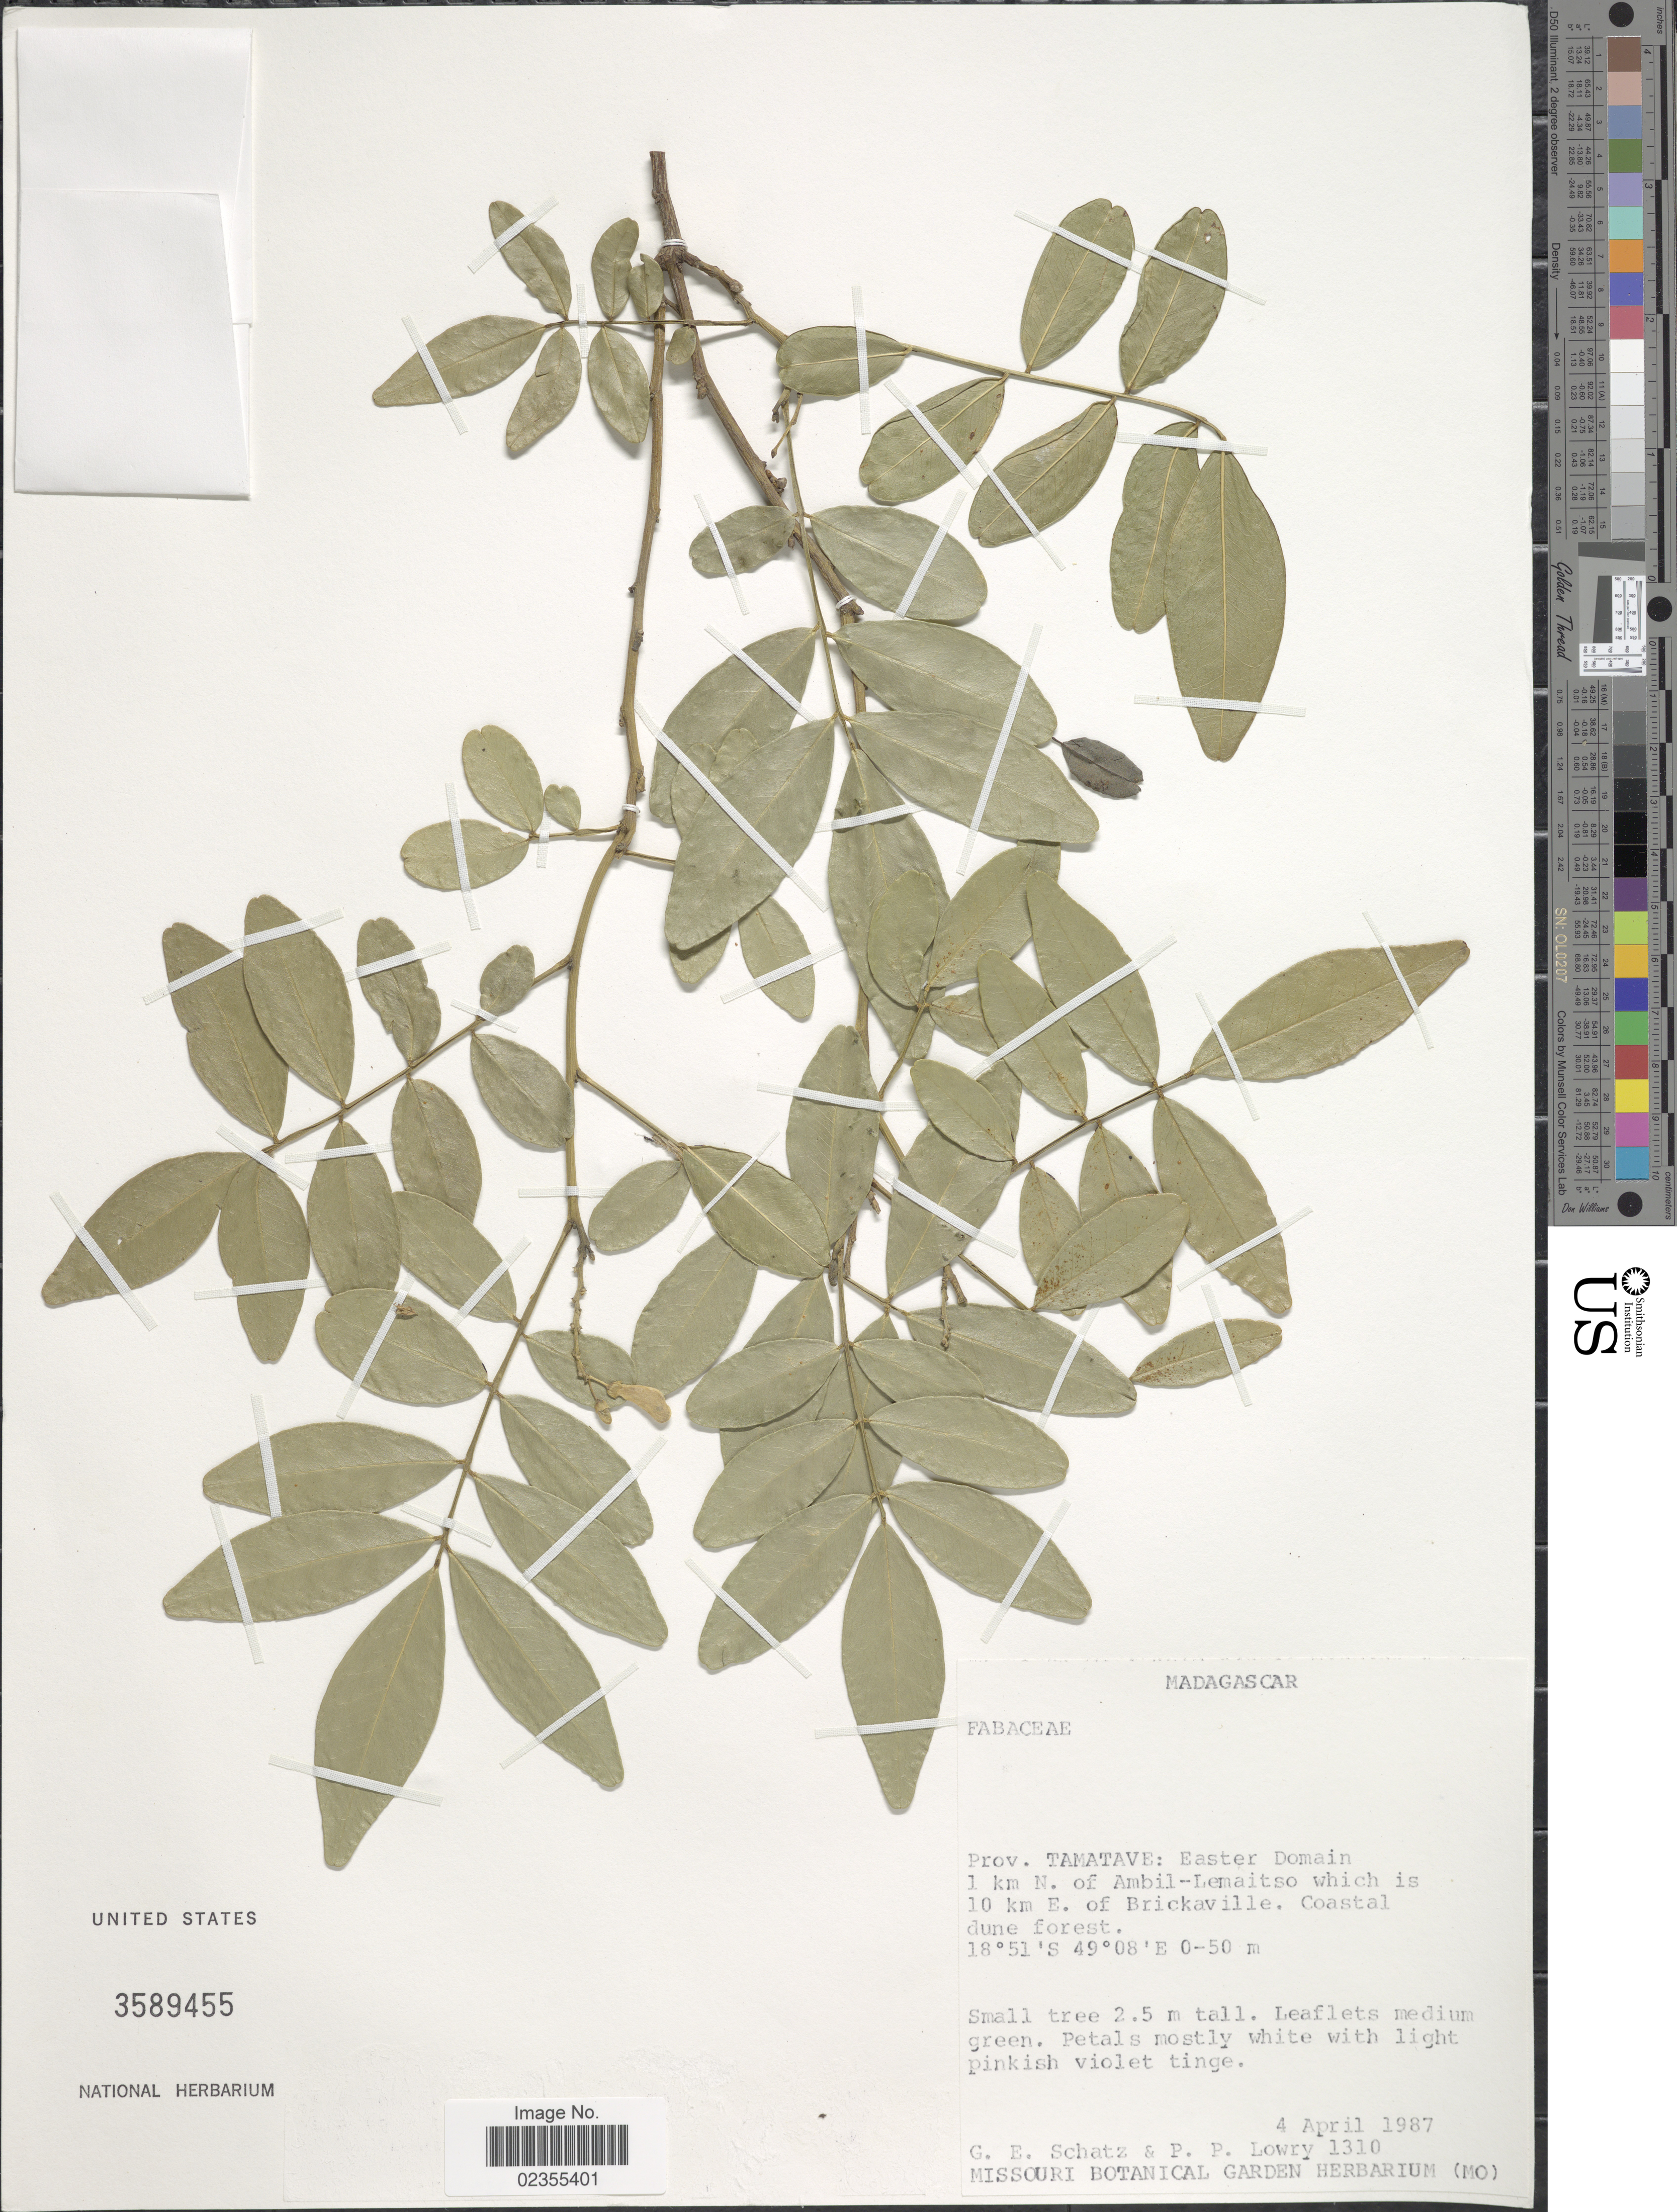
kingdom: Plantae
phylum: Tracheophyta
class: Magnoliopsida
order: Fabales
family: Fabaceae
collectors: G. Schatze & P. Lowry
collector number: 1310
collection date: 1987-04-04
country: Madagascar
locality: Prov. Tamatave: easter Domain 1 km N of Ambil-Lemaitso which is 10 km E of Brickaville. Coastal dune forest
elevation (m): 0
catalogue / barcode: US 3589455